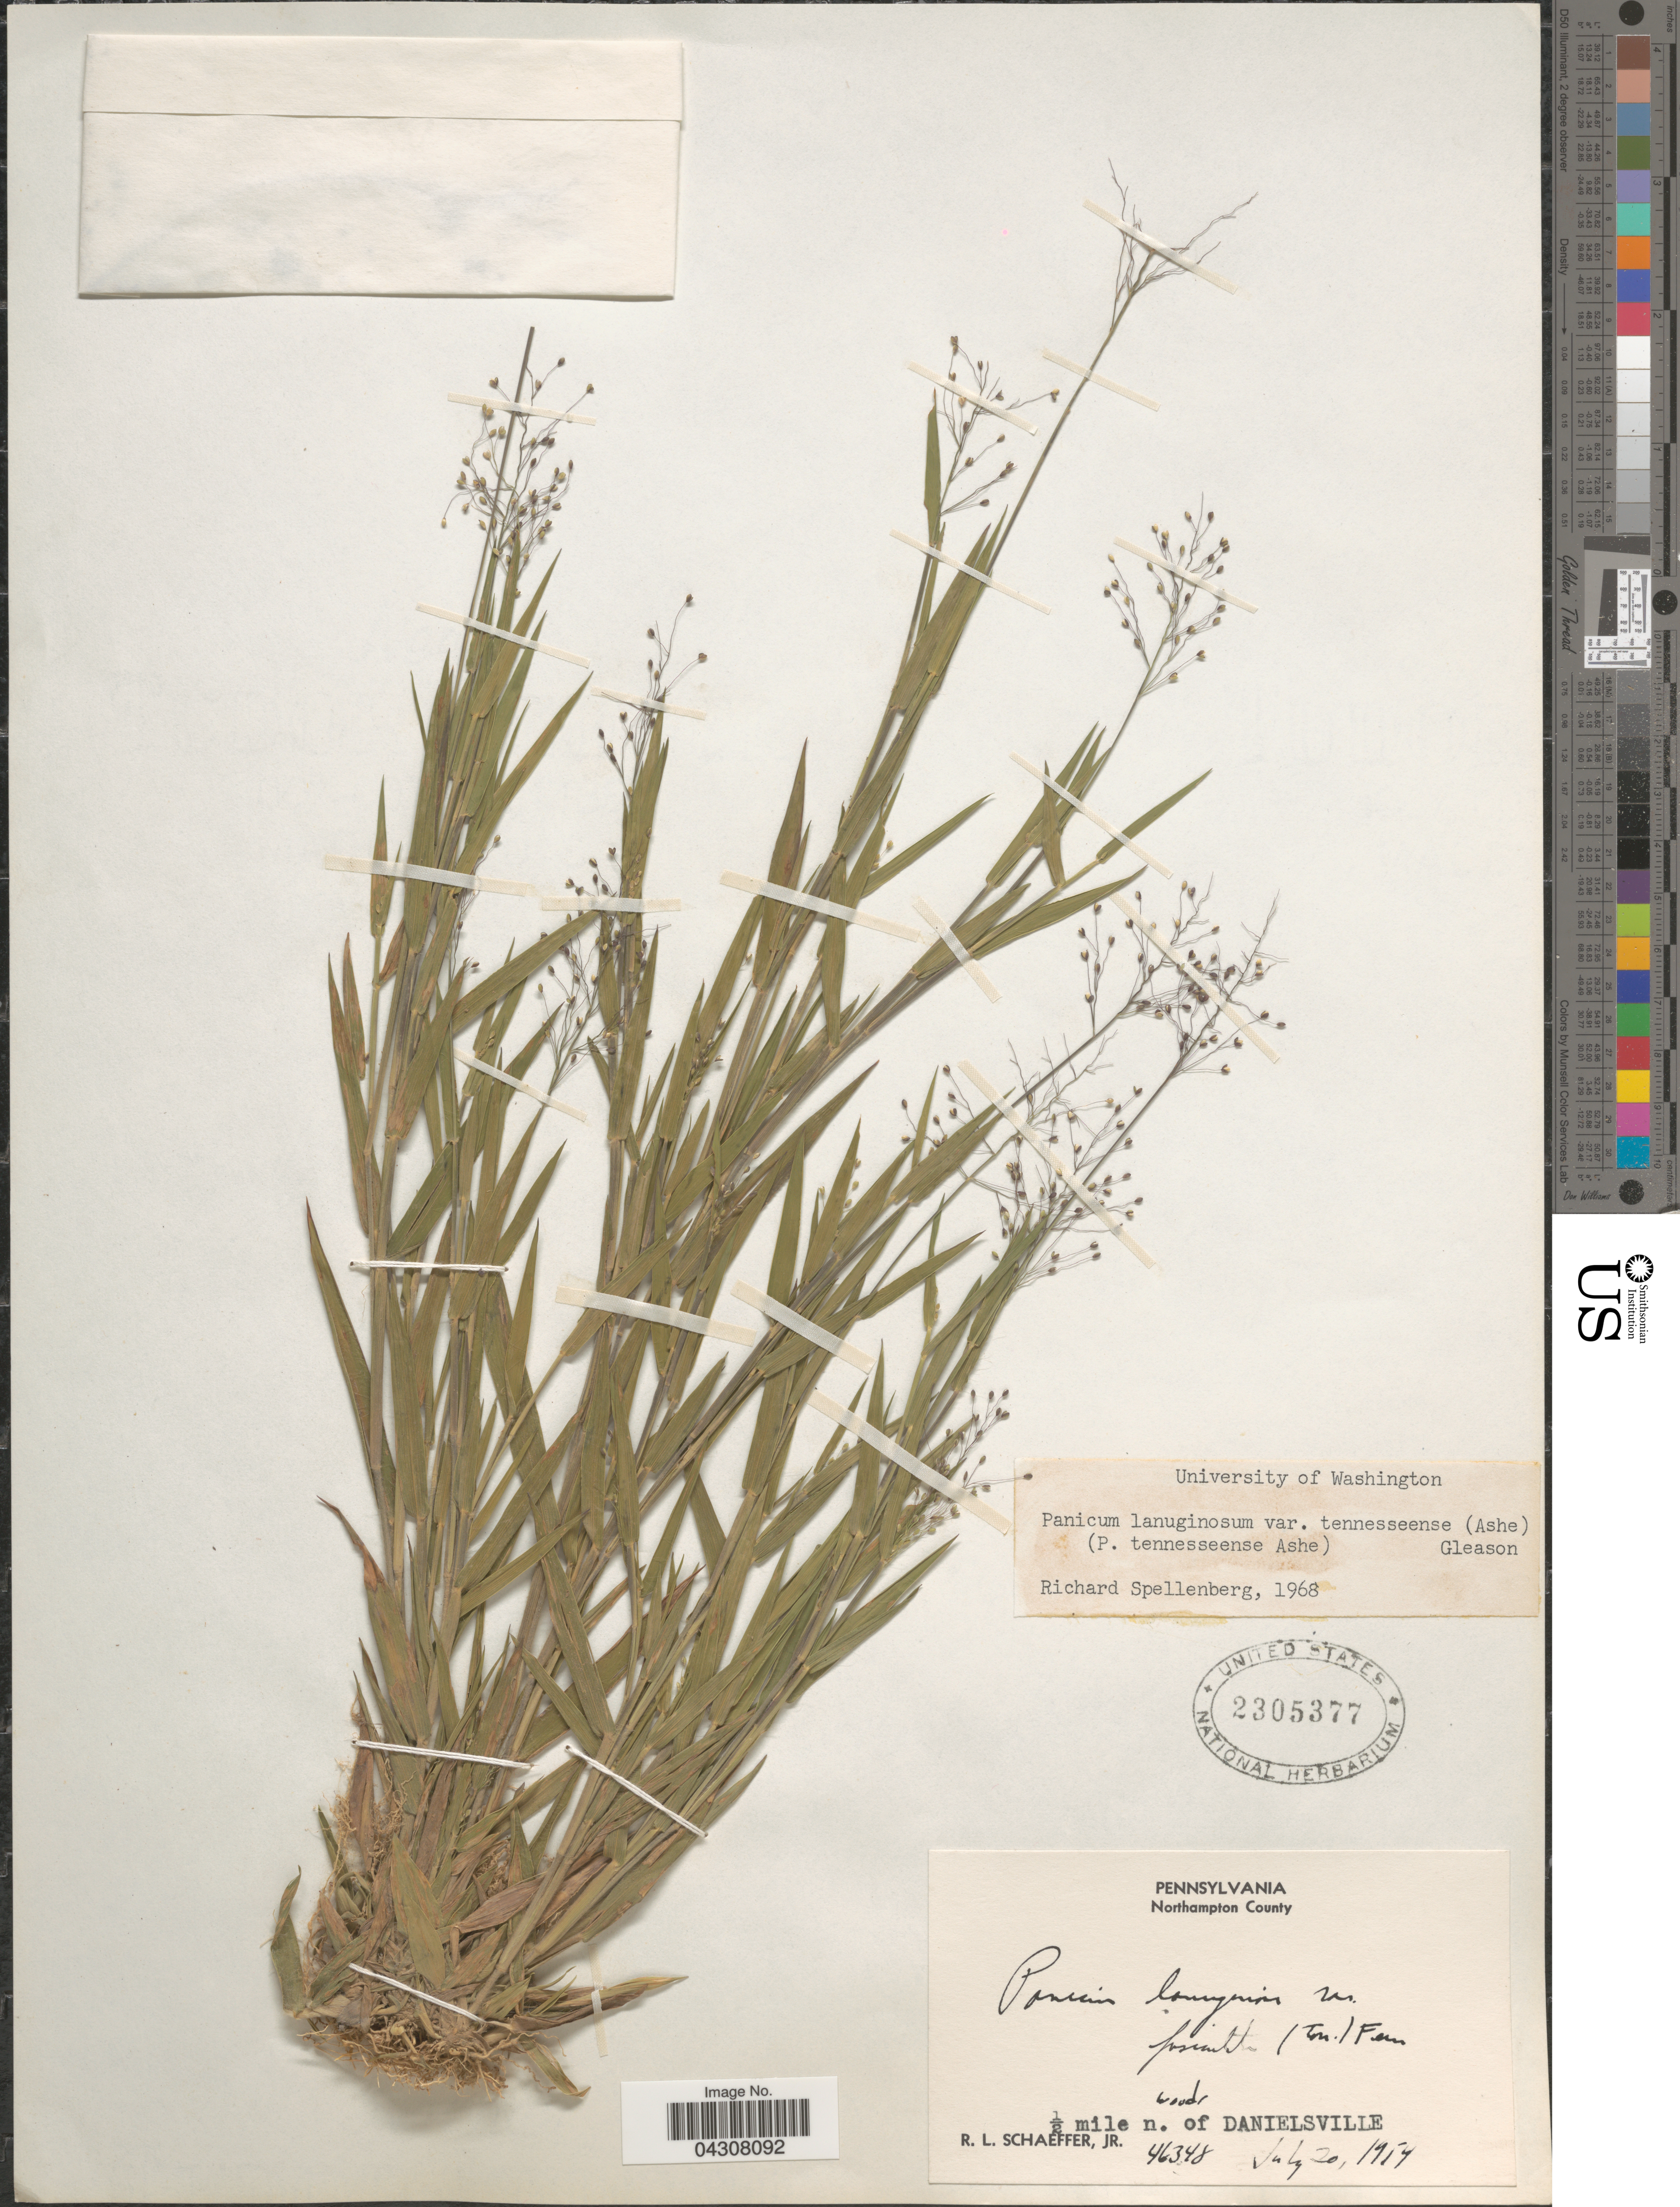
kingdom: Plantae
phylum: Tracheophyta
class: Liliopsida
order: Poales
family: Poaceae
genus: Dichanthelium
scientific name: Dichanthelium acuminatum var. acuminatum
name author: (Sw.) Gould & C.A. Clark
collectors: R. L. Schaeffer Jr.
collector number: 46348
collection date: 1954-07-20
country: United States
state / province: Pennsylvania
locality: Northampton County. Woods ½ mile n. of Danielsville.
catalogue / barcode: US 2305377